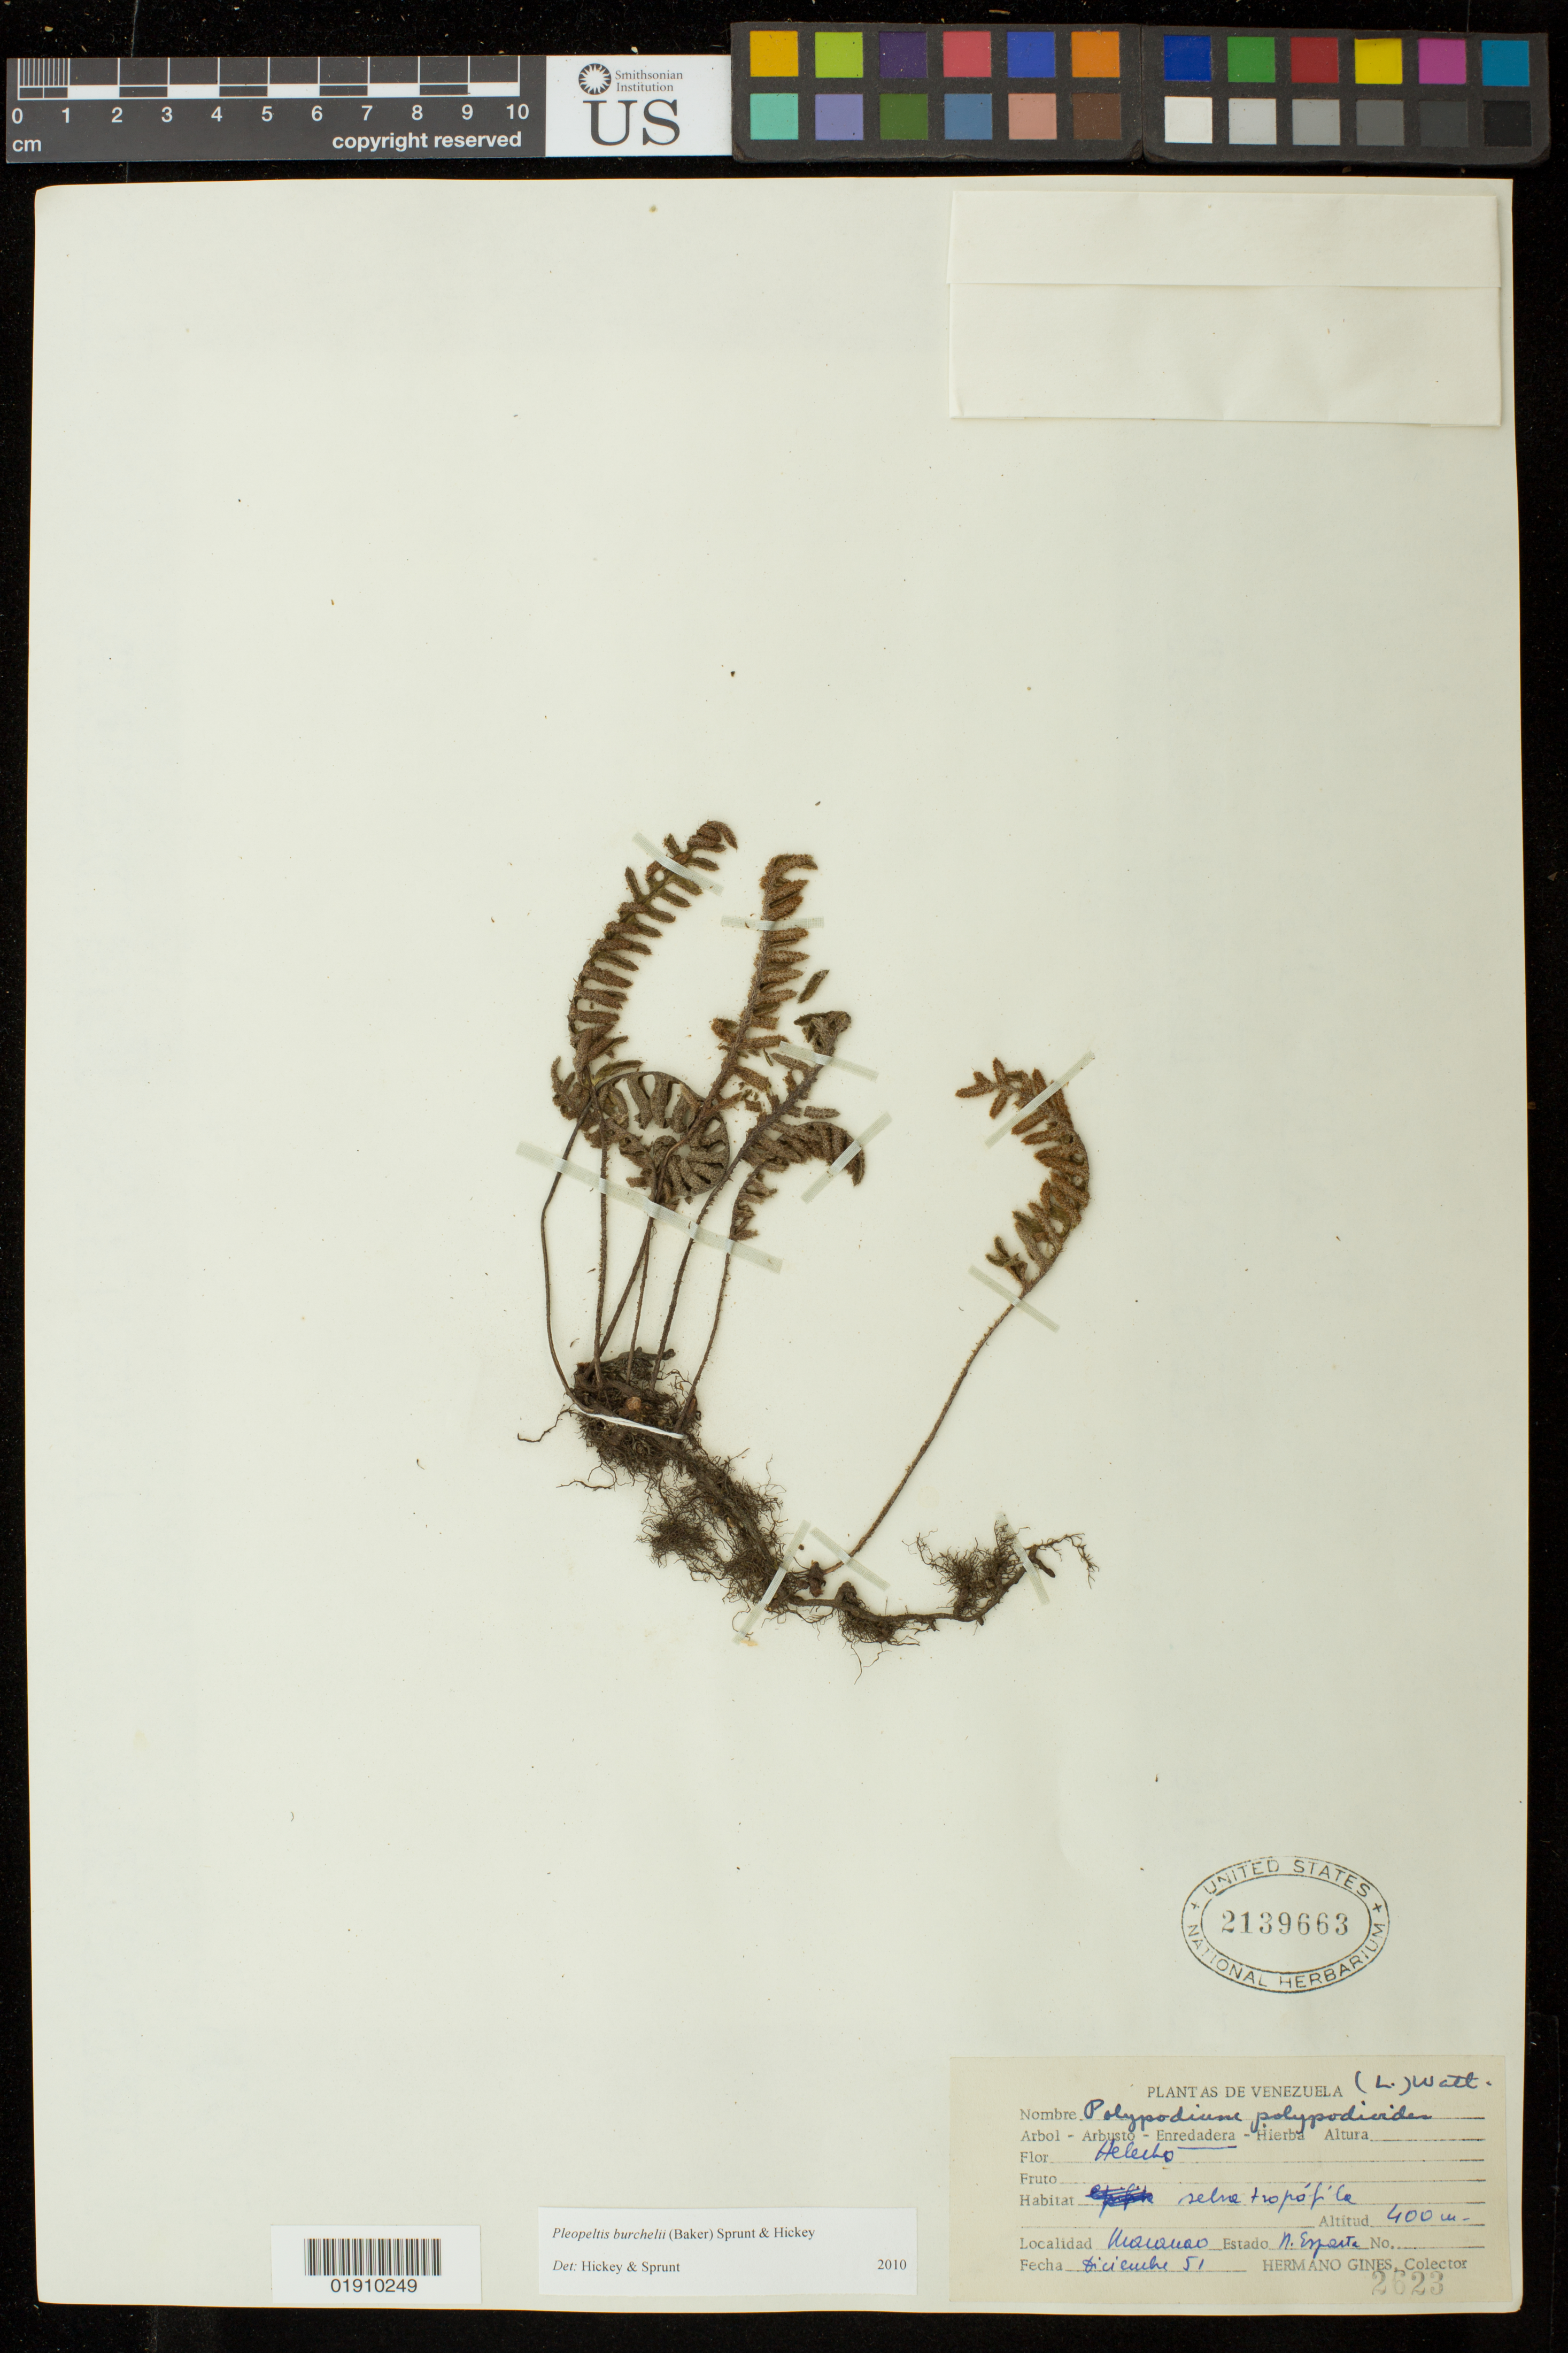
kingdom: Plantae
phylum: Tracheophyta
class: Polypodiopsida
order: Polypodiales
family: Polypodiaceae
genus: Pleopeltis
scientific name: Pleopeltis burchellii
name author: (Baker) Sprunt & Hickey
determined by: Sprunt, S. V.; Hickey, R. J.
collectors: H. Gines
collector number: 2623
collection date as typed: ficieche (?) 51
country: Venezuela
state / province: Nueva Esparta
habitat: relne tropofile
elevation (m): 400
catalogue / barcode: US 2139663